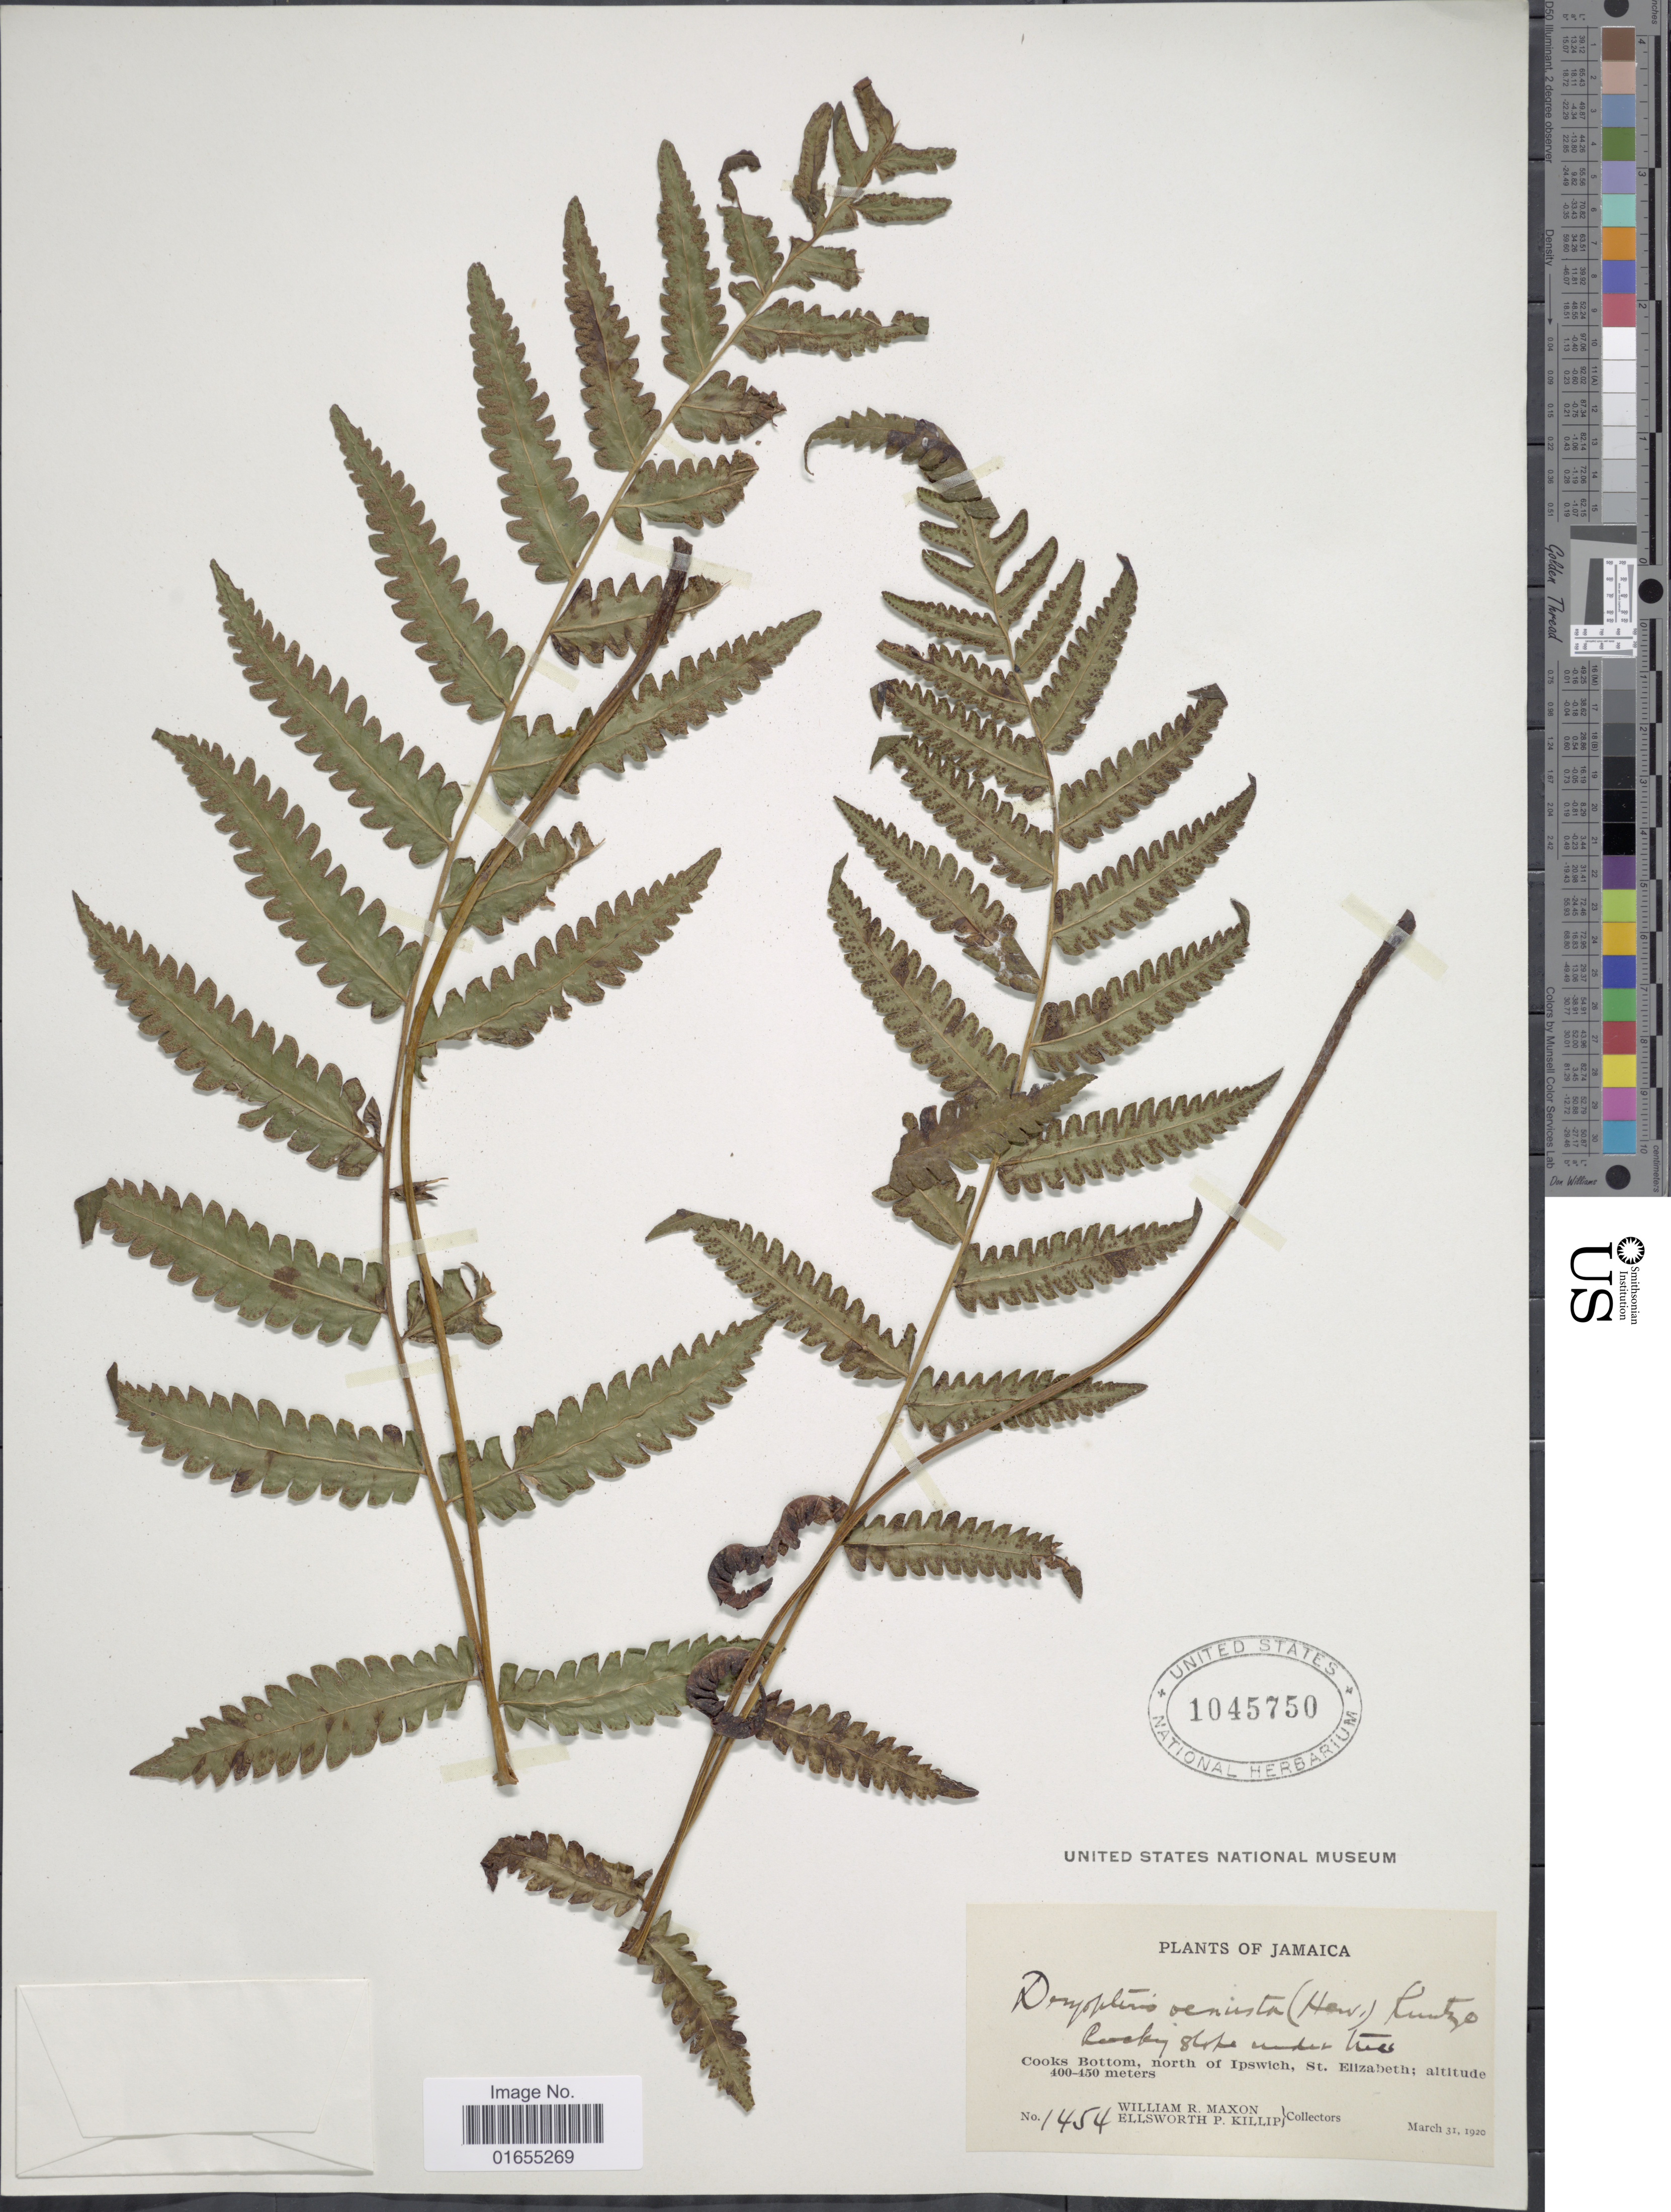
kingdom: Plantae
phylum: Tracheophyta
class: Polypodiopsida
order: Polypodiales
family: Thelypteridaceae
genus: Goniopteris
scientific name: Goniopteris venusta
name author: (Heward) Pic. Serm.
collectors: W. R. Maxon & E. P. Killip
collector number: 1454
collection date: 1920-03-31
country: Jamaica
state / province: Saint Elizabeth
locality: Cooks Bottom, north of Ipswich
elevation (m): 400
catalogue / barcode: US 1045750